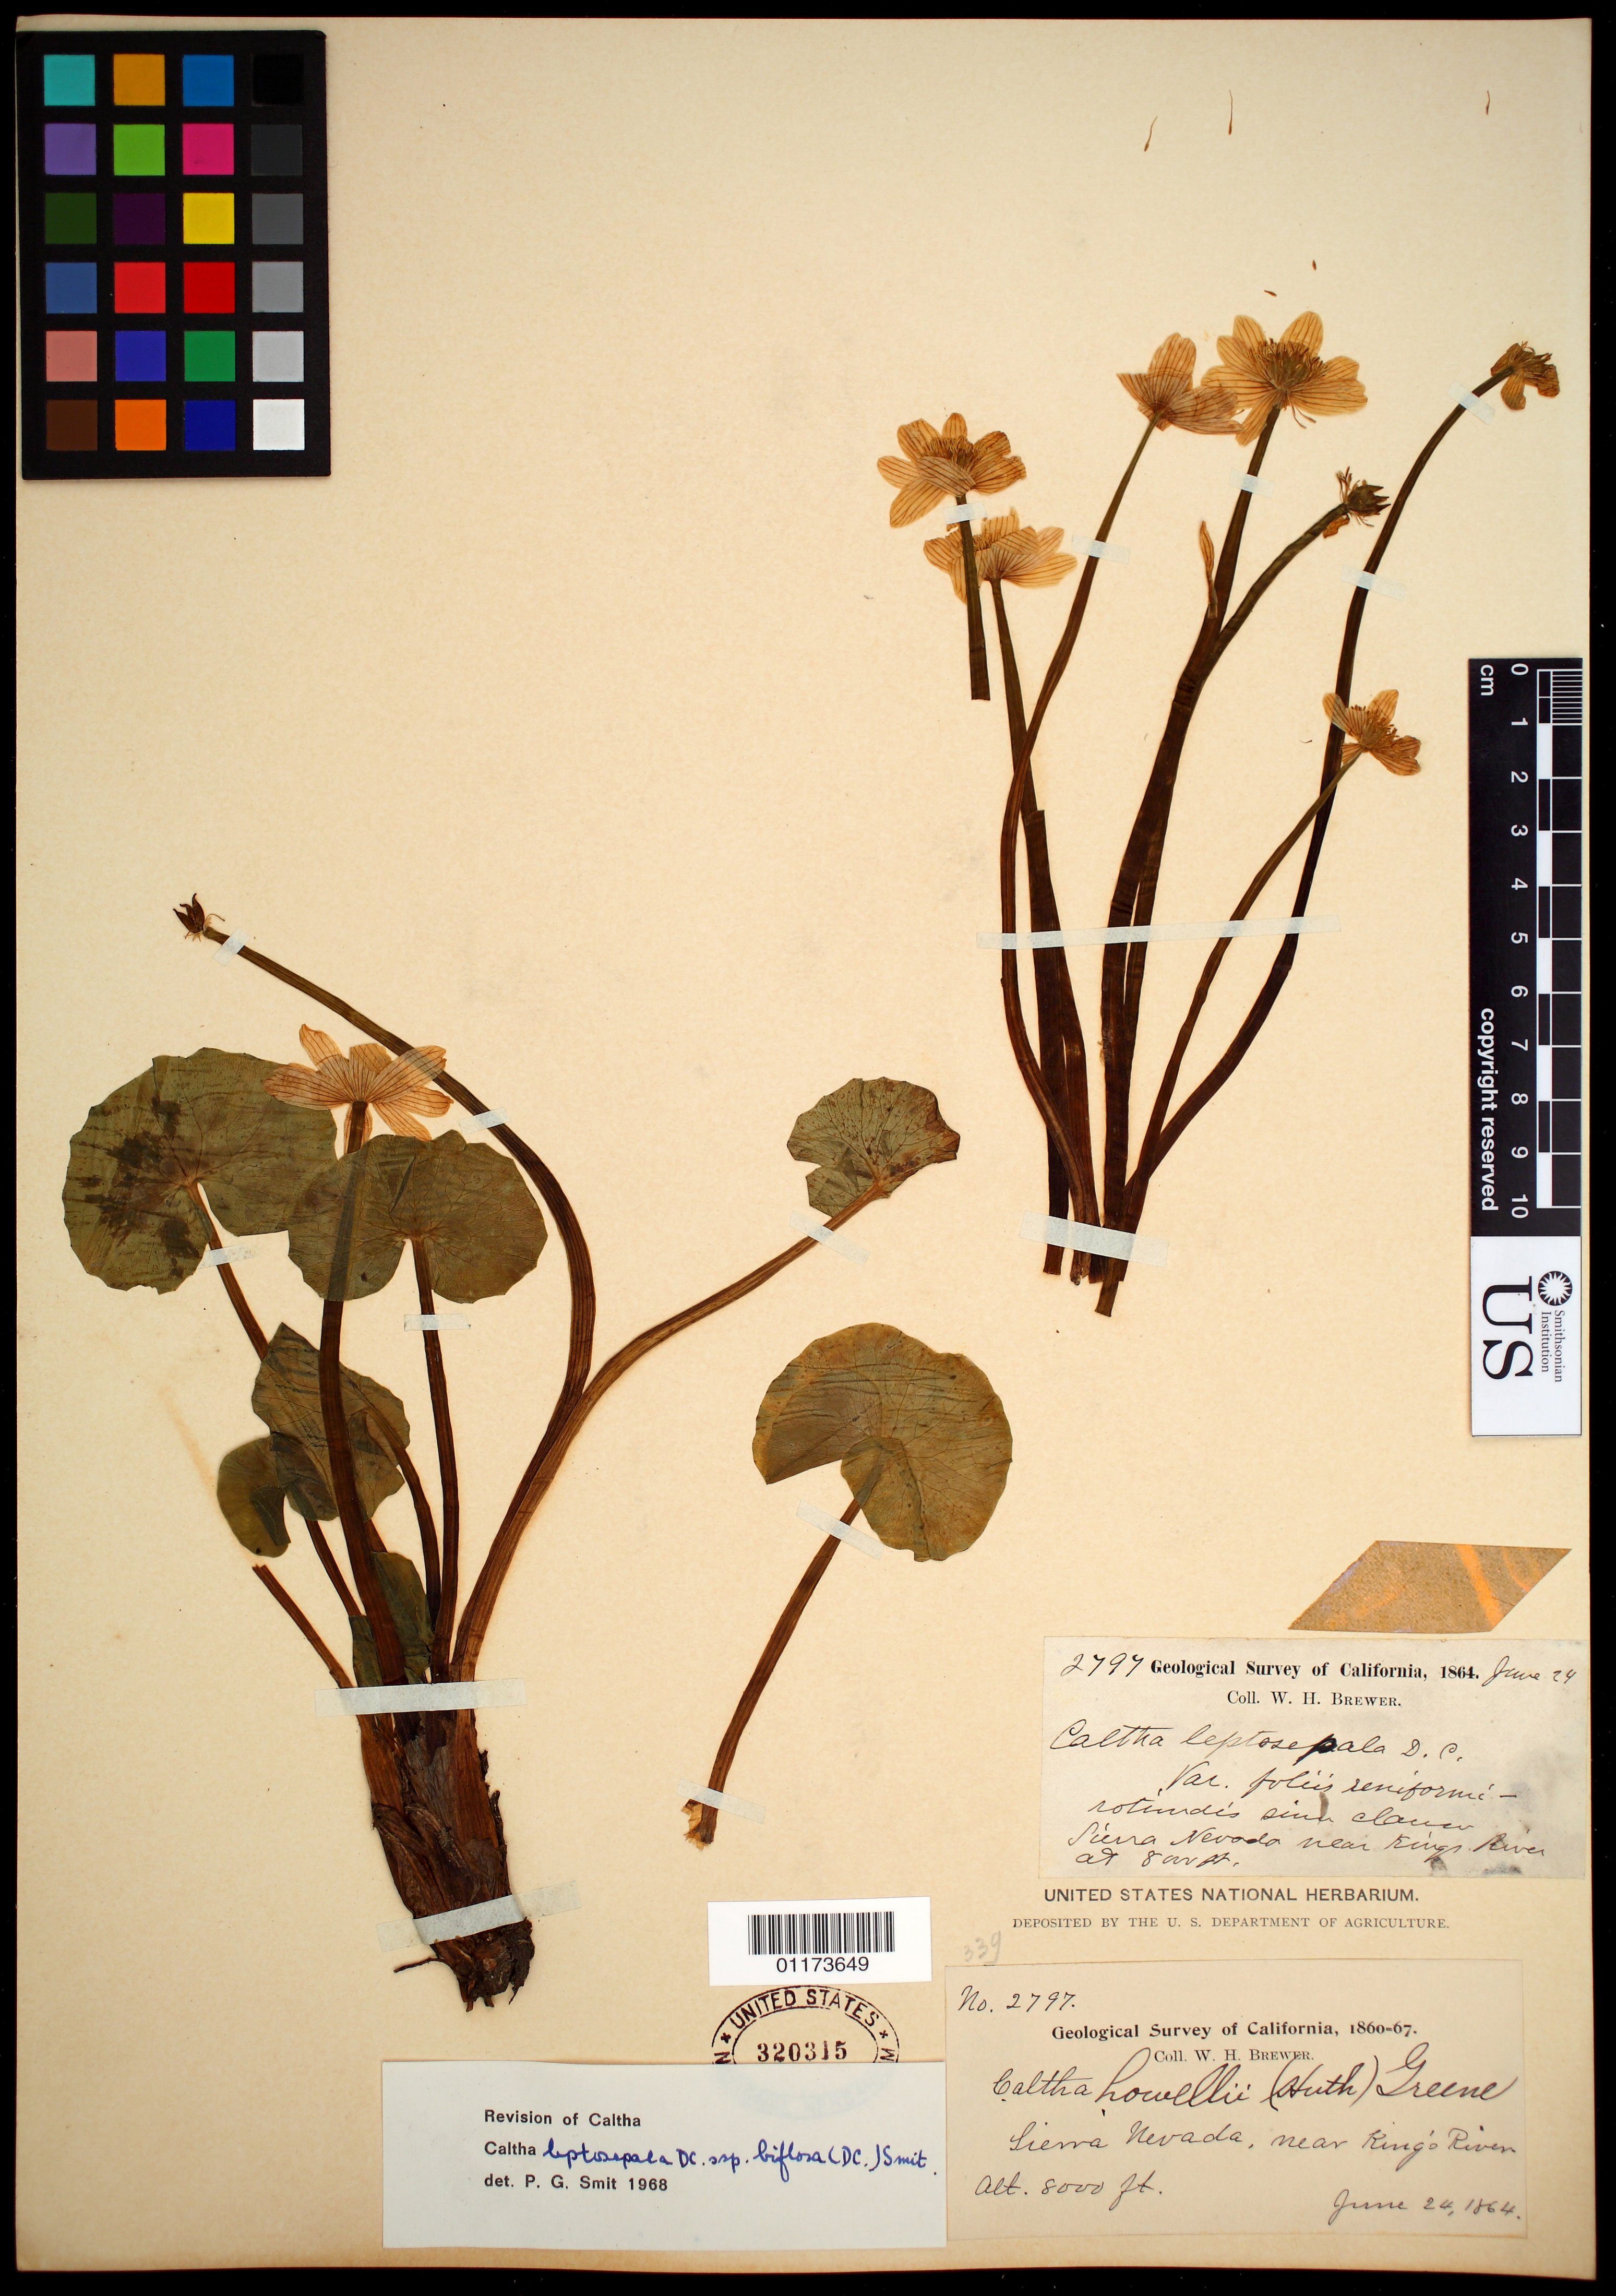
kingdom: Plantae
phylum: Tracheophyta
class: Magnoliopsida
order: Ranunculales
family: Ranunculaceae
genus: Caltha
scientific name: Caltha leptosepala subsp. biflora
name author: DC.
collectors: W. H. Brewer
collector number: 2797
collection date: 1864-06-24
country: United States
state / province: California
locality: Sierra Nevada, near king's River.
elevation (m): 2438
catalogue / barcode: US 320315